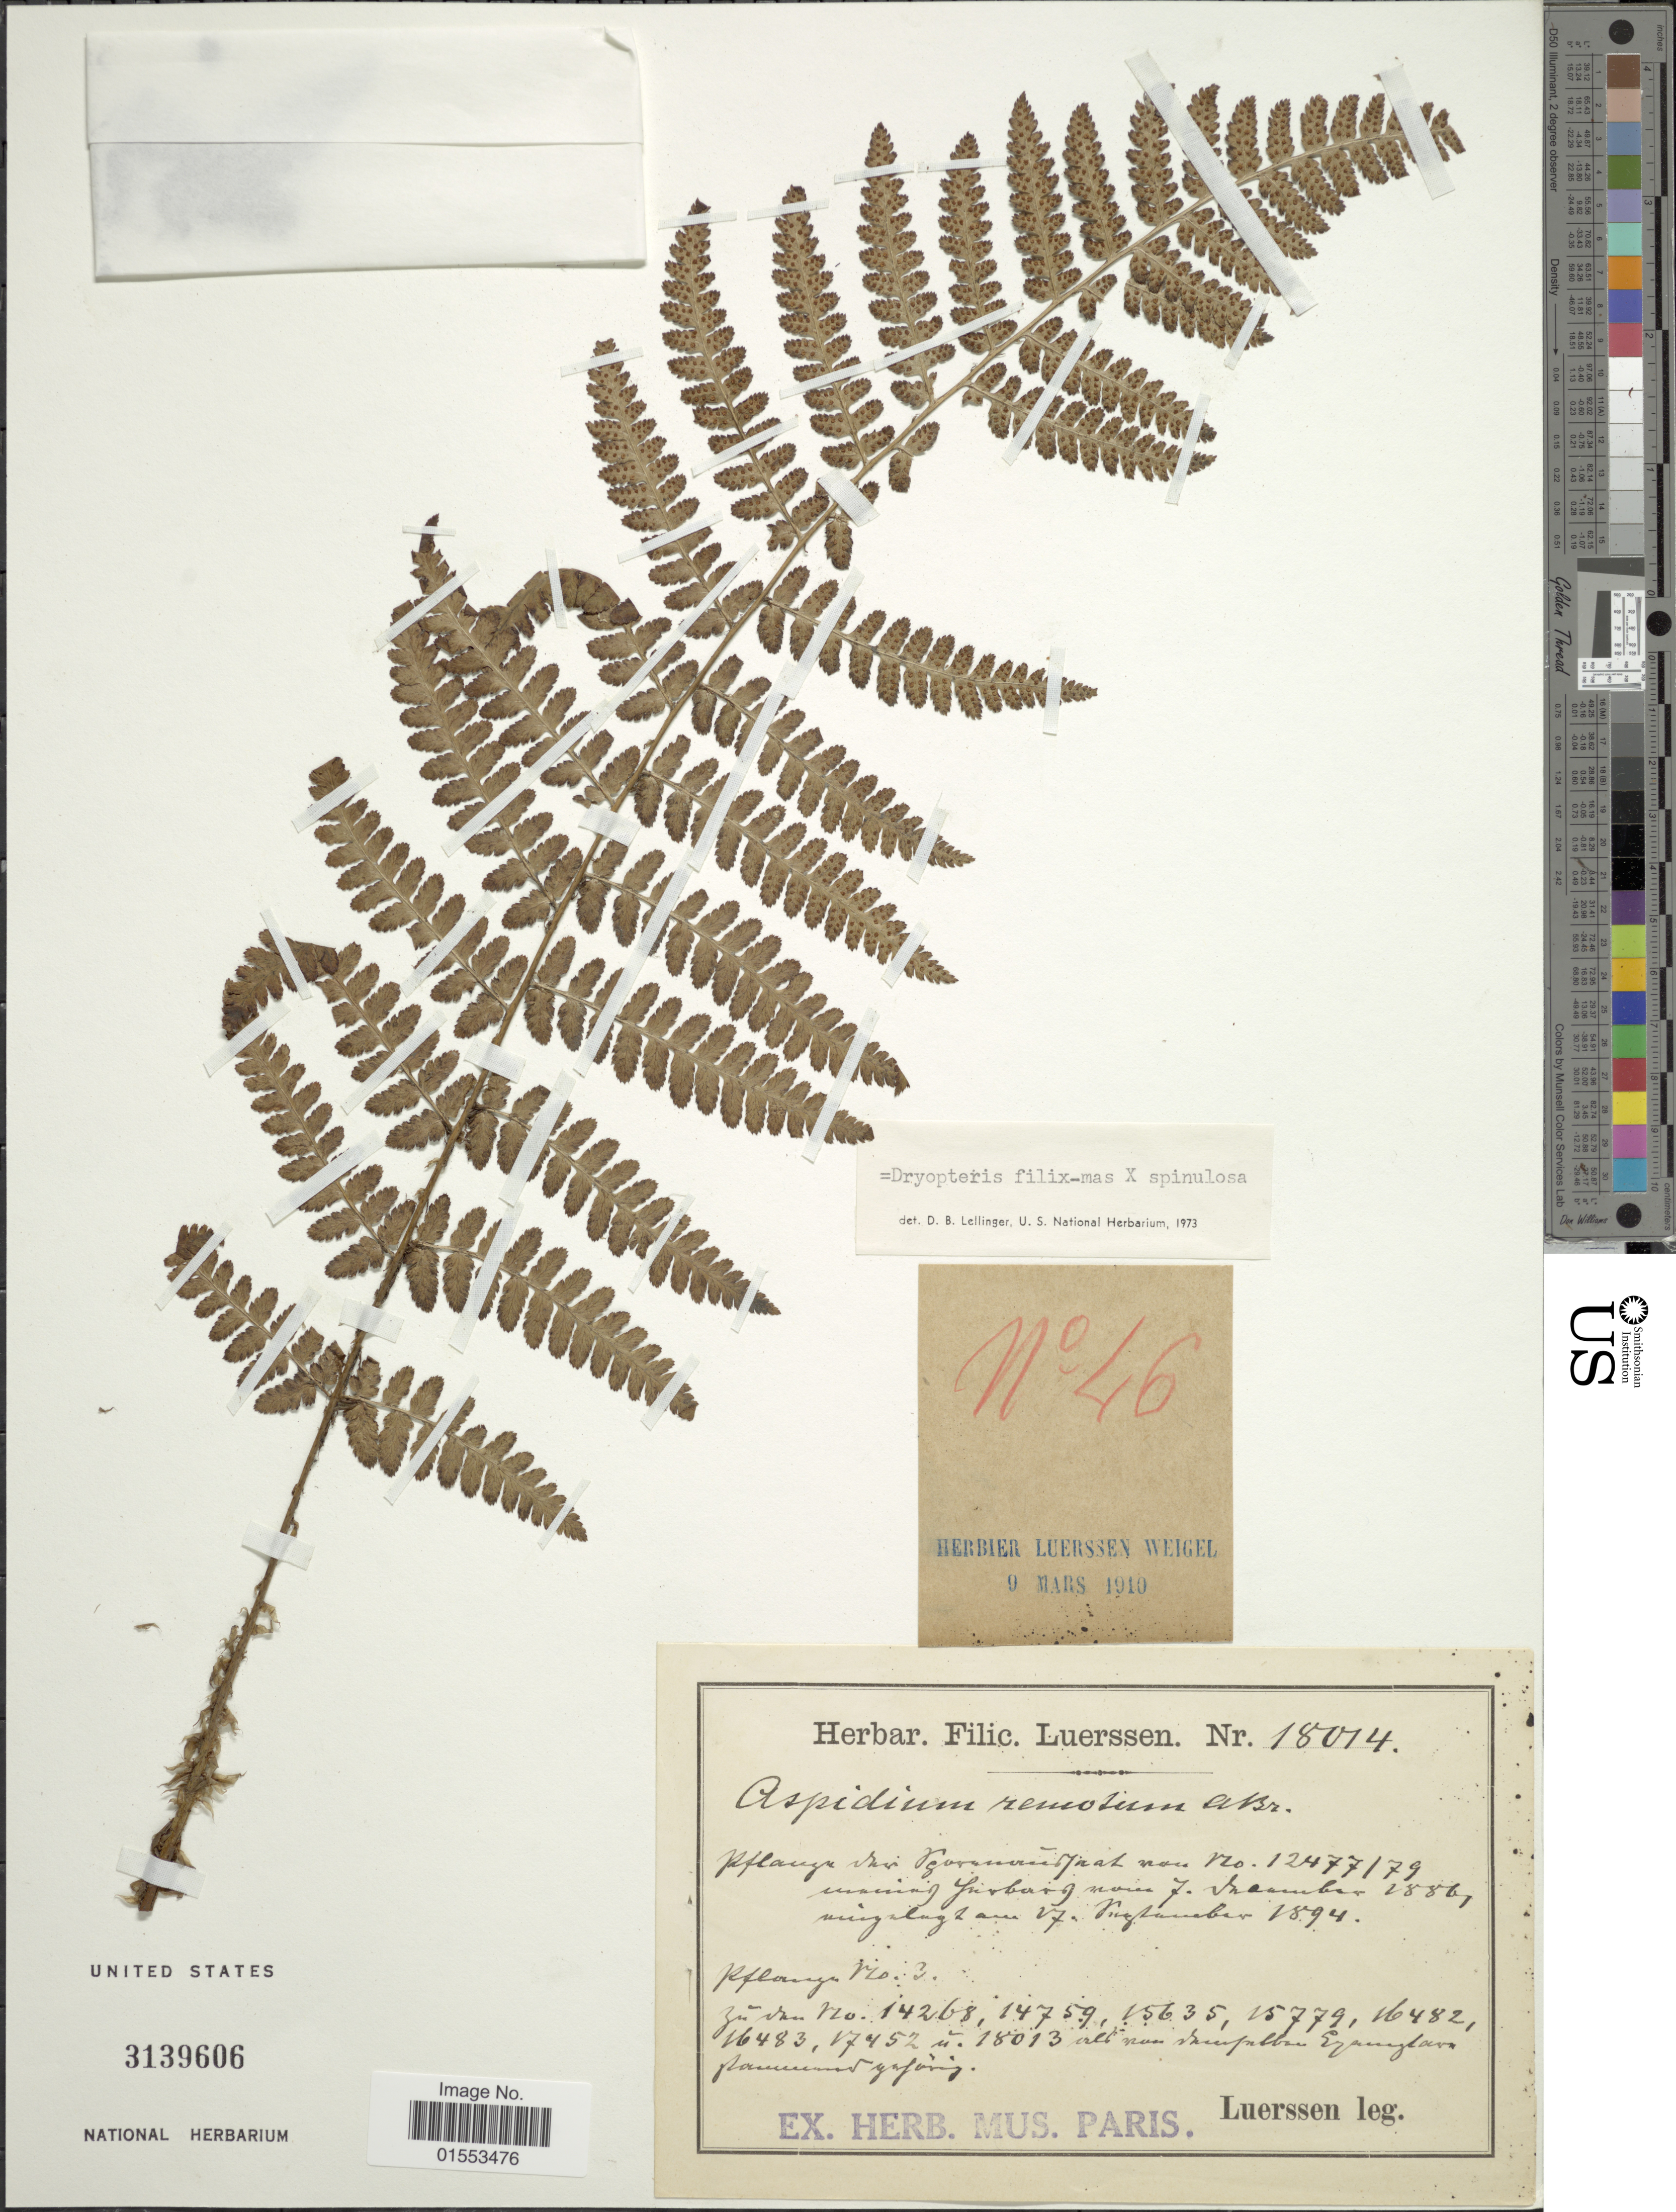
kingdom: Plantae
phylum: Tracheophyta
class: Polypodiopsida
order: Polypodiales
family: Dryopteridaceae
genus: Dryopteris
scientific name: Dryopteris remota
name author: (A. Braun) Hayek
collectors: Luerssen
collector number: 18014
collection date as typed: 7. December 1886, [[?]] 27. September 1894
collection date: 1886-12/1894-09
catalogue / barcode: US 3139606